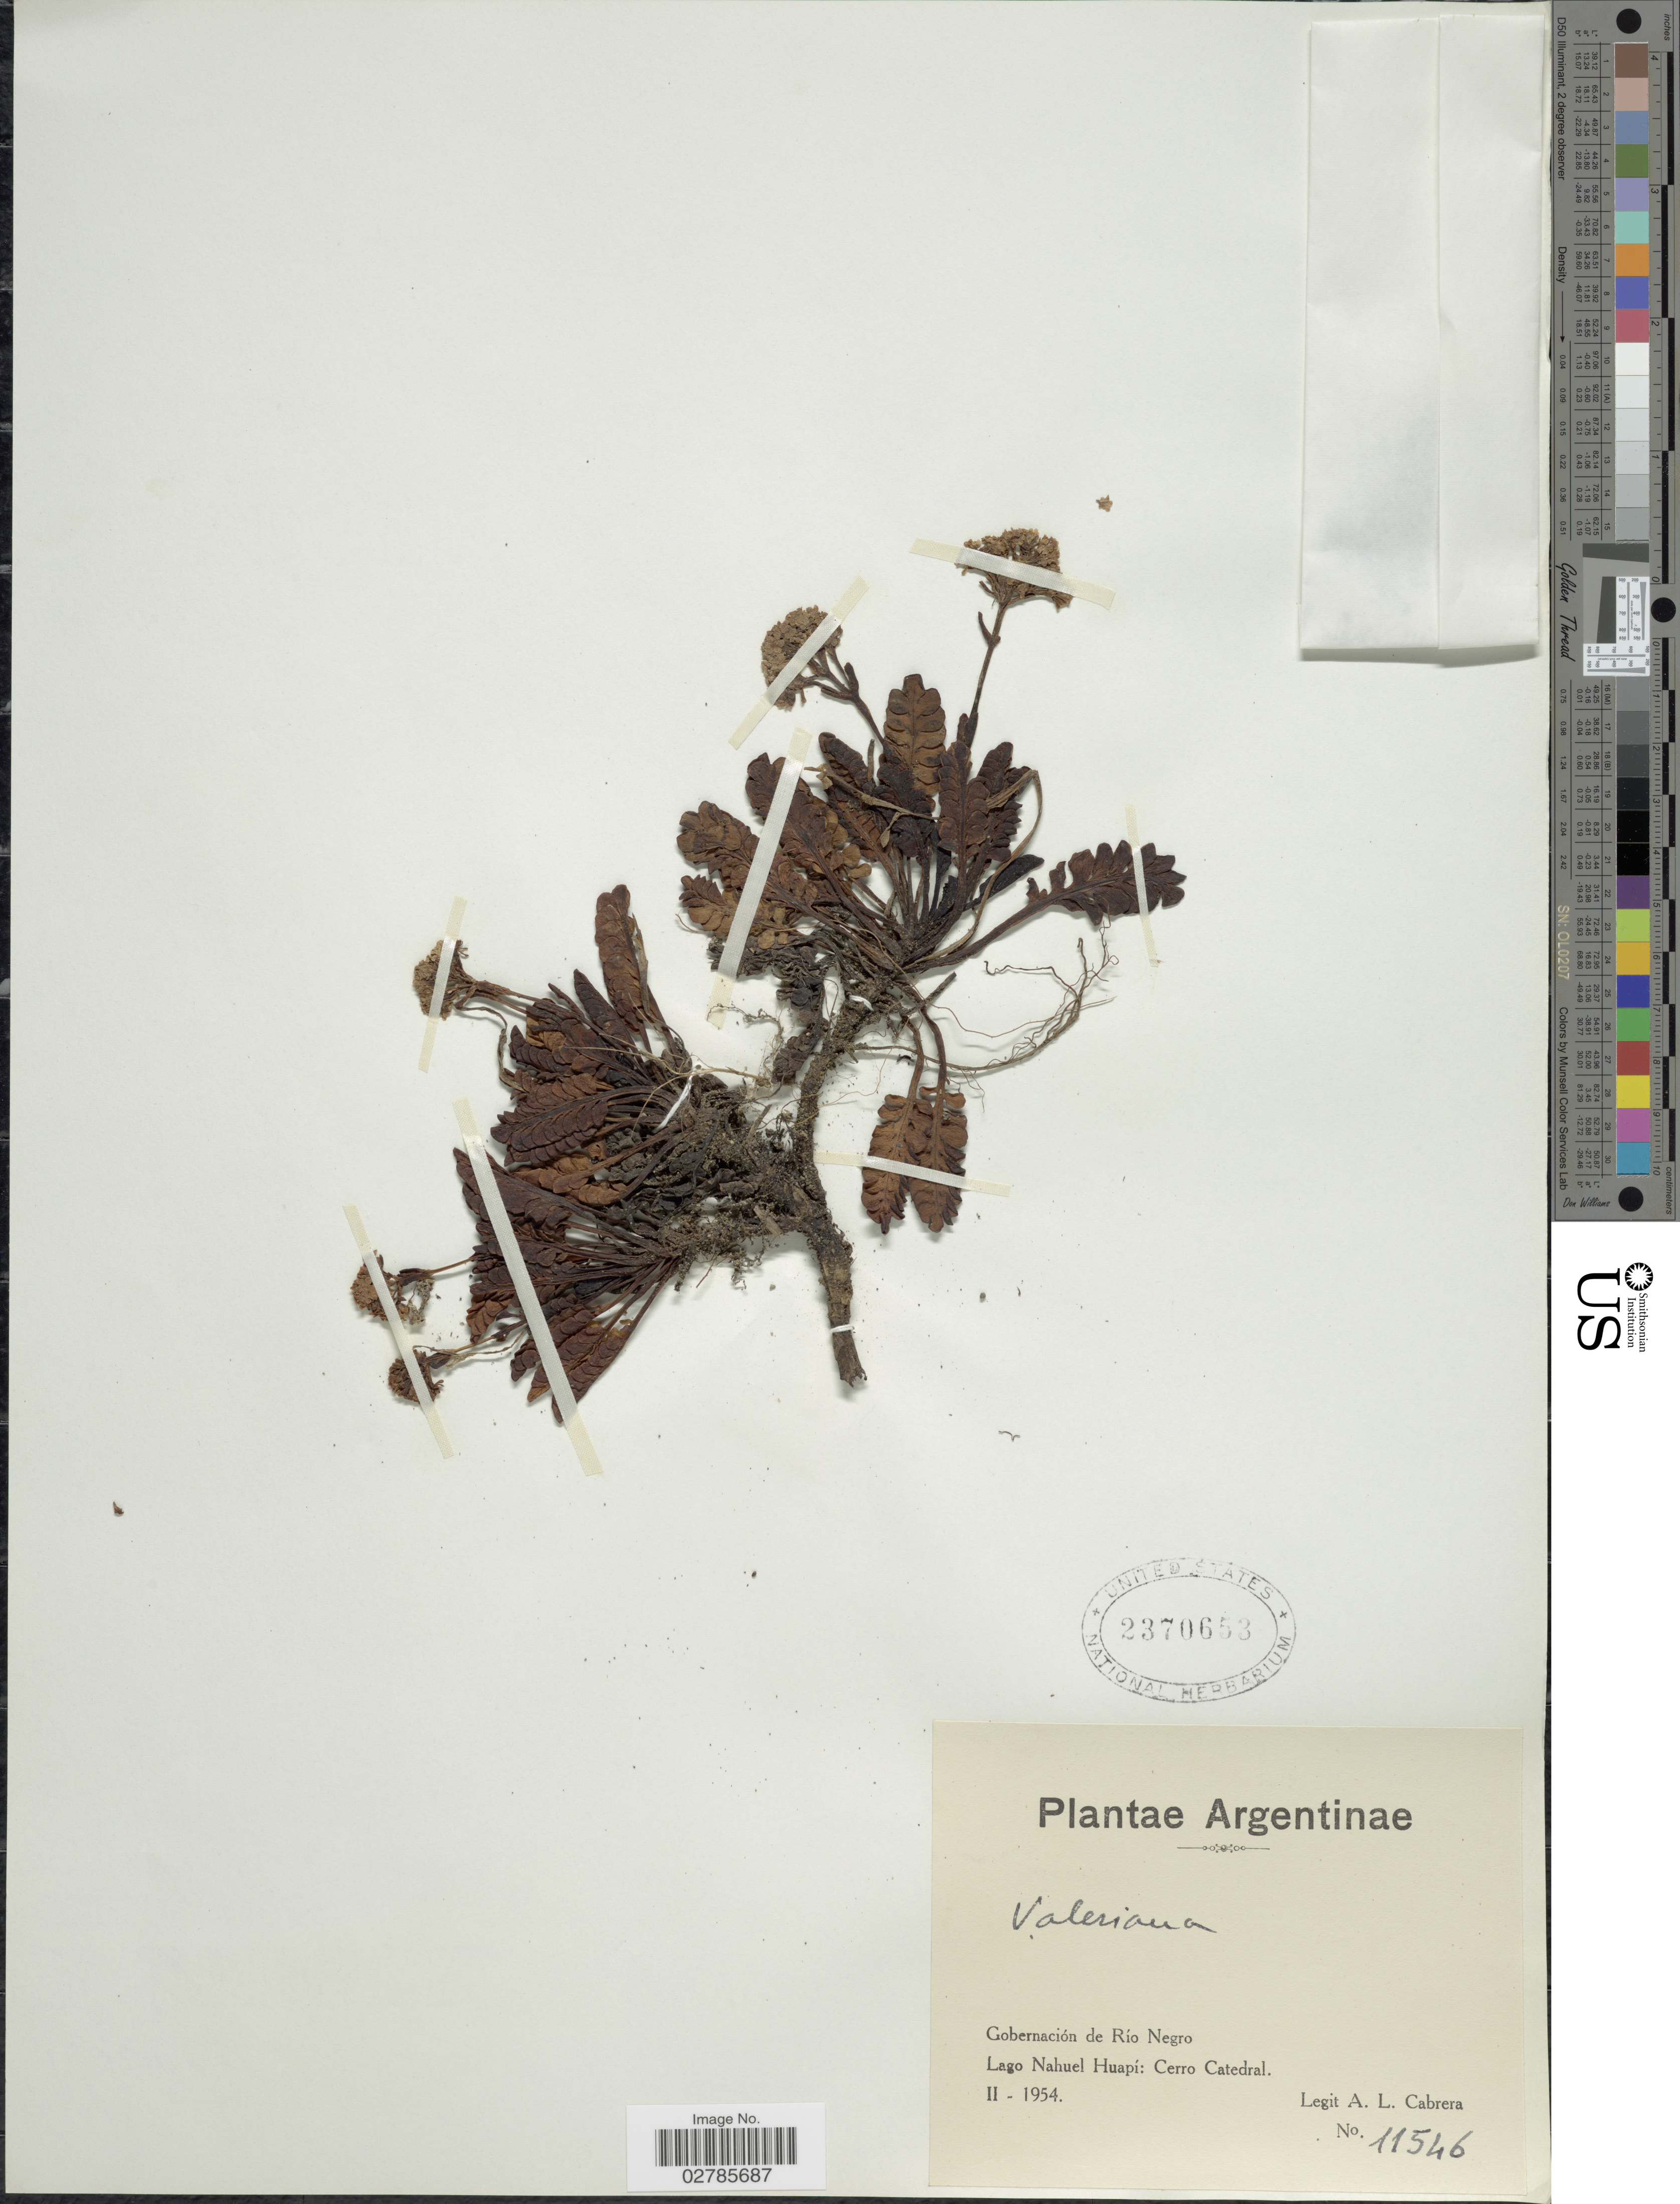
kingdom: Plantae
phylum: Tracheophyta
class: Magnoliopsida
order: Dipsacales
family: Caprifoliaceae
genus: Valeriana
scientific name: Valeriana sp.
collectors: A. L. Cabrera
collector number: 11546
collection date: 1954-02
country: Argentina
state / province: Rio Negro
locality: Gobernación de Rio Negro, Lago Nahuel Huapí: Cerro Catedral.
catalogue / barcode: US 2370653